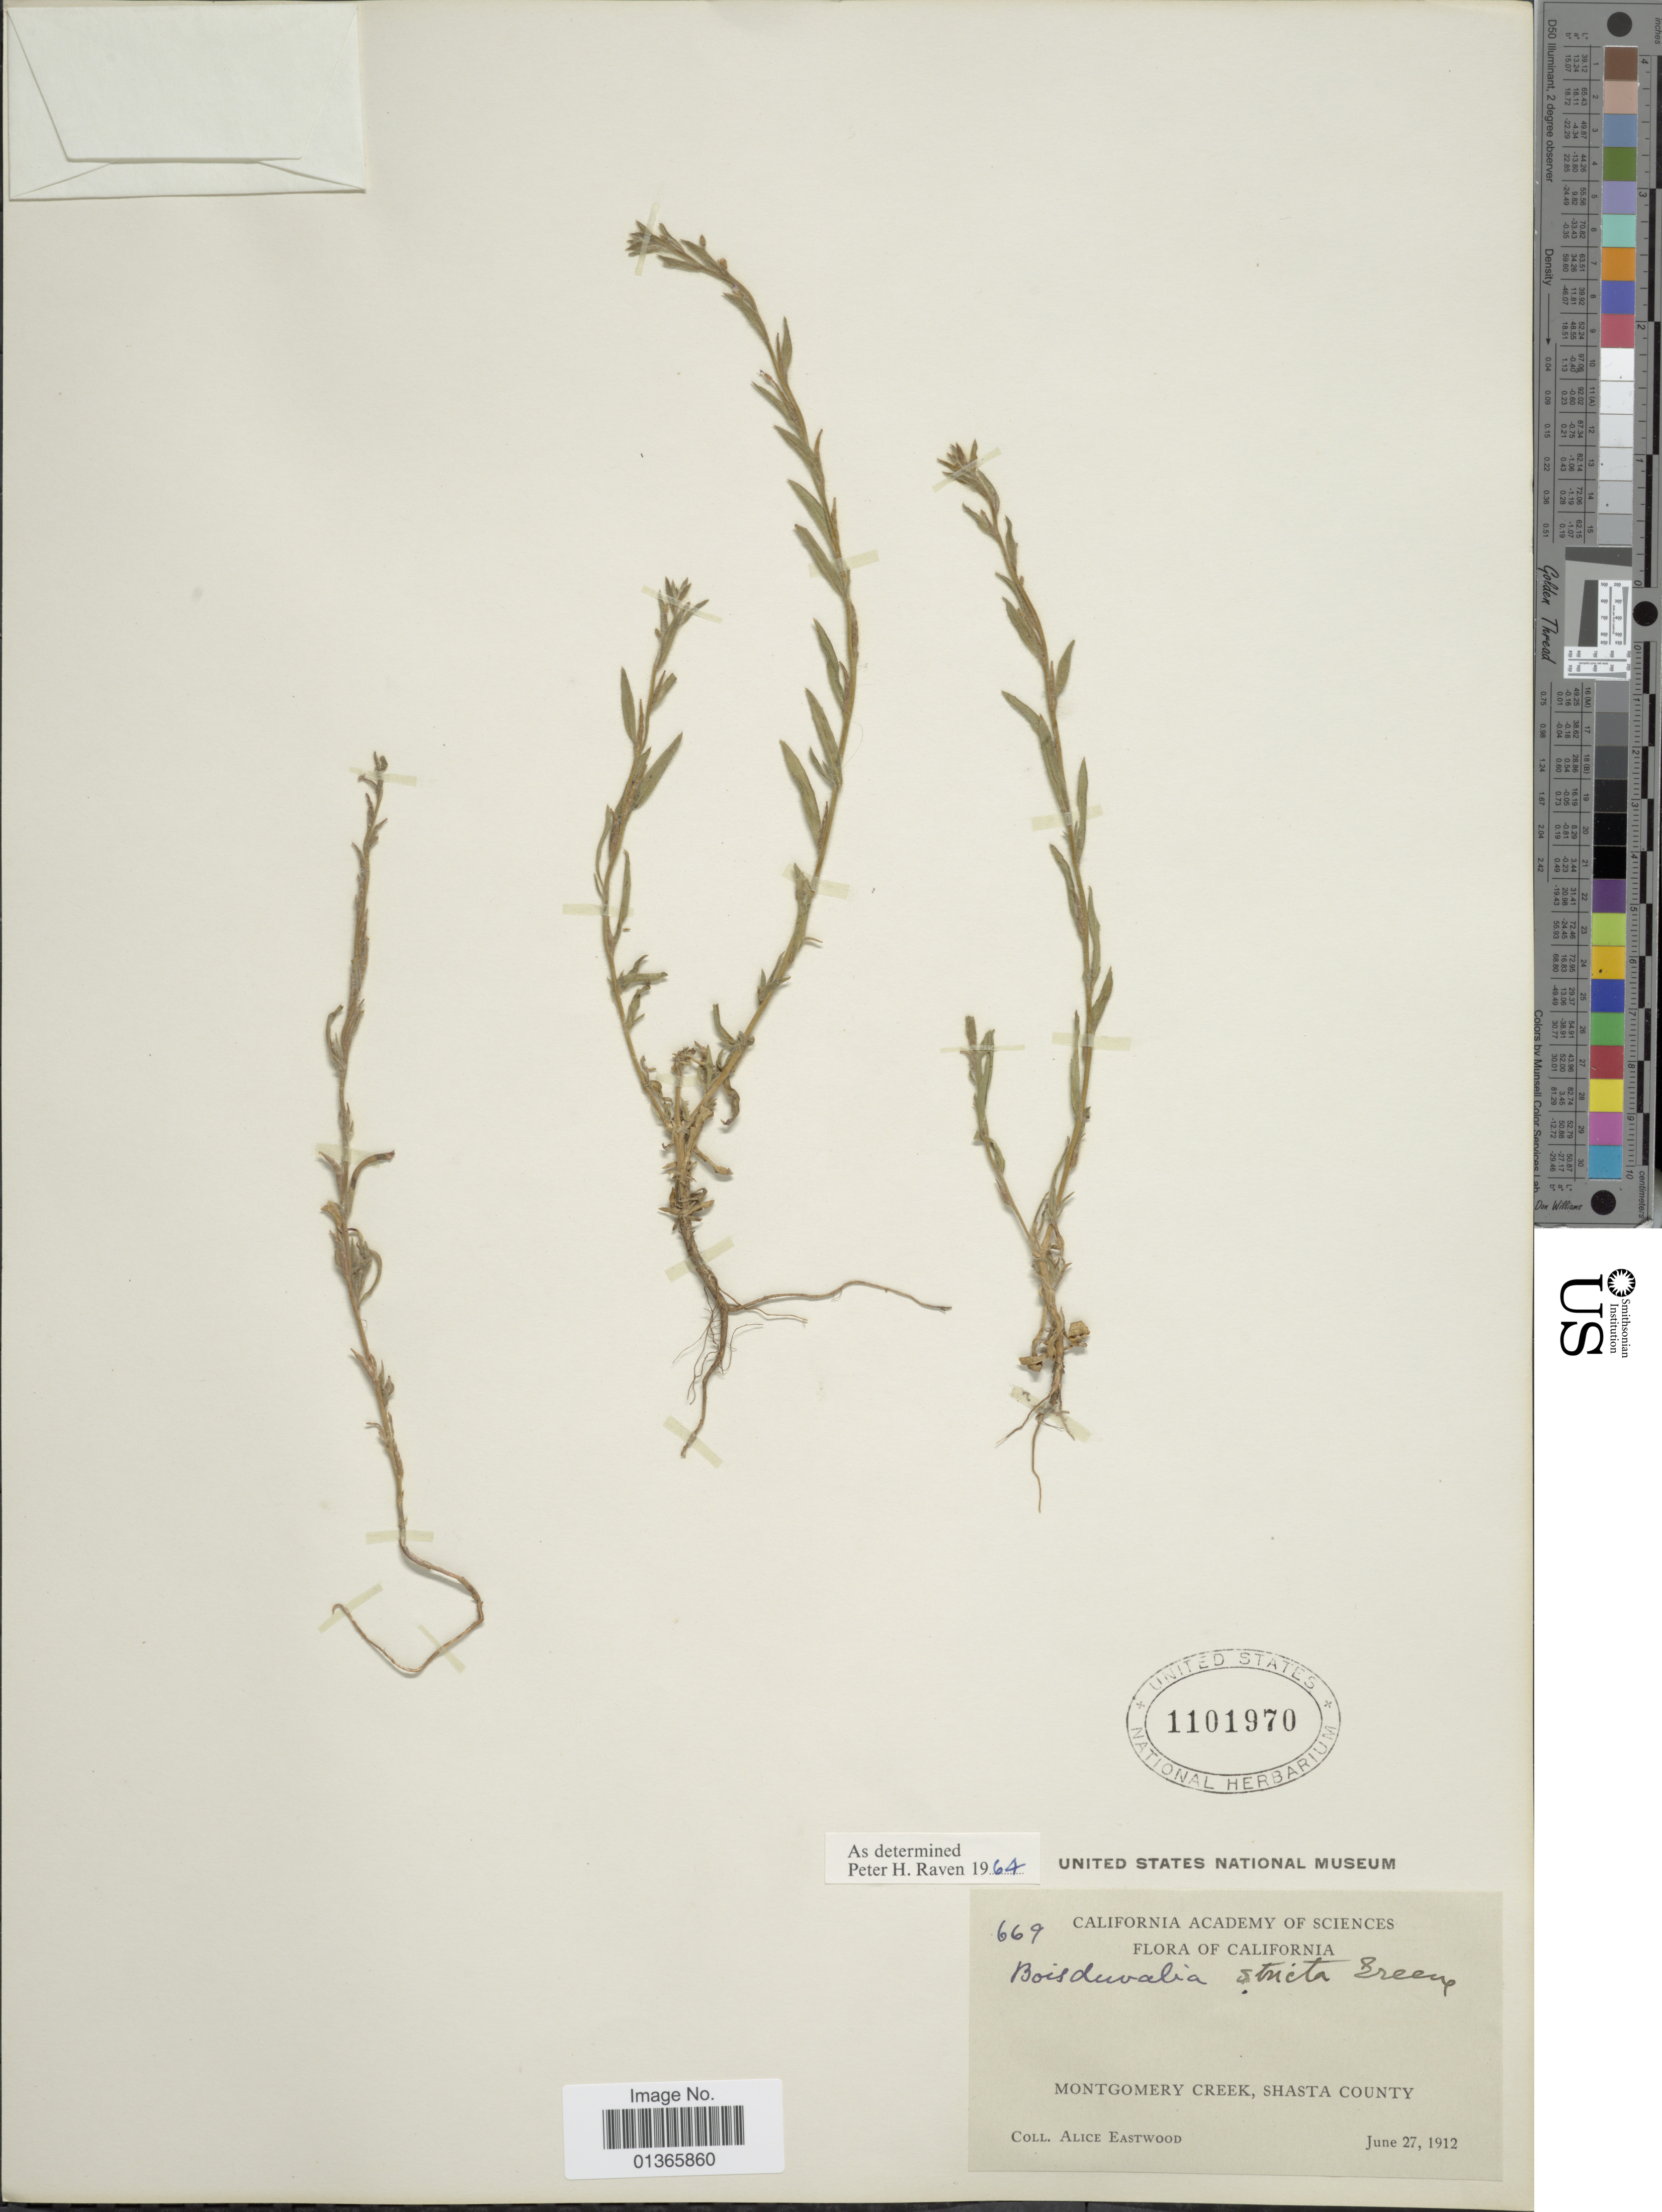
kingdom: Plantae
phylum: Tracheophyta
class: Magnoliopsida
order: Myrtales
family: Onagraceae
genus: Epilobium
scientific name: Epilobium torreyi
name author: (S. Watson) Hoch & P.H. Raven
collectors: A. Eastwood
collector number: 669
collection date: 1912-06-27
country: United States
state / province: California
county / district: Shasta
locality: Montgomery Creek, Shasta County.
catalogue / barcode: US 1101970